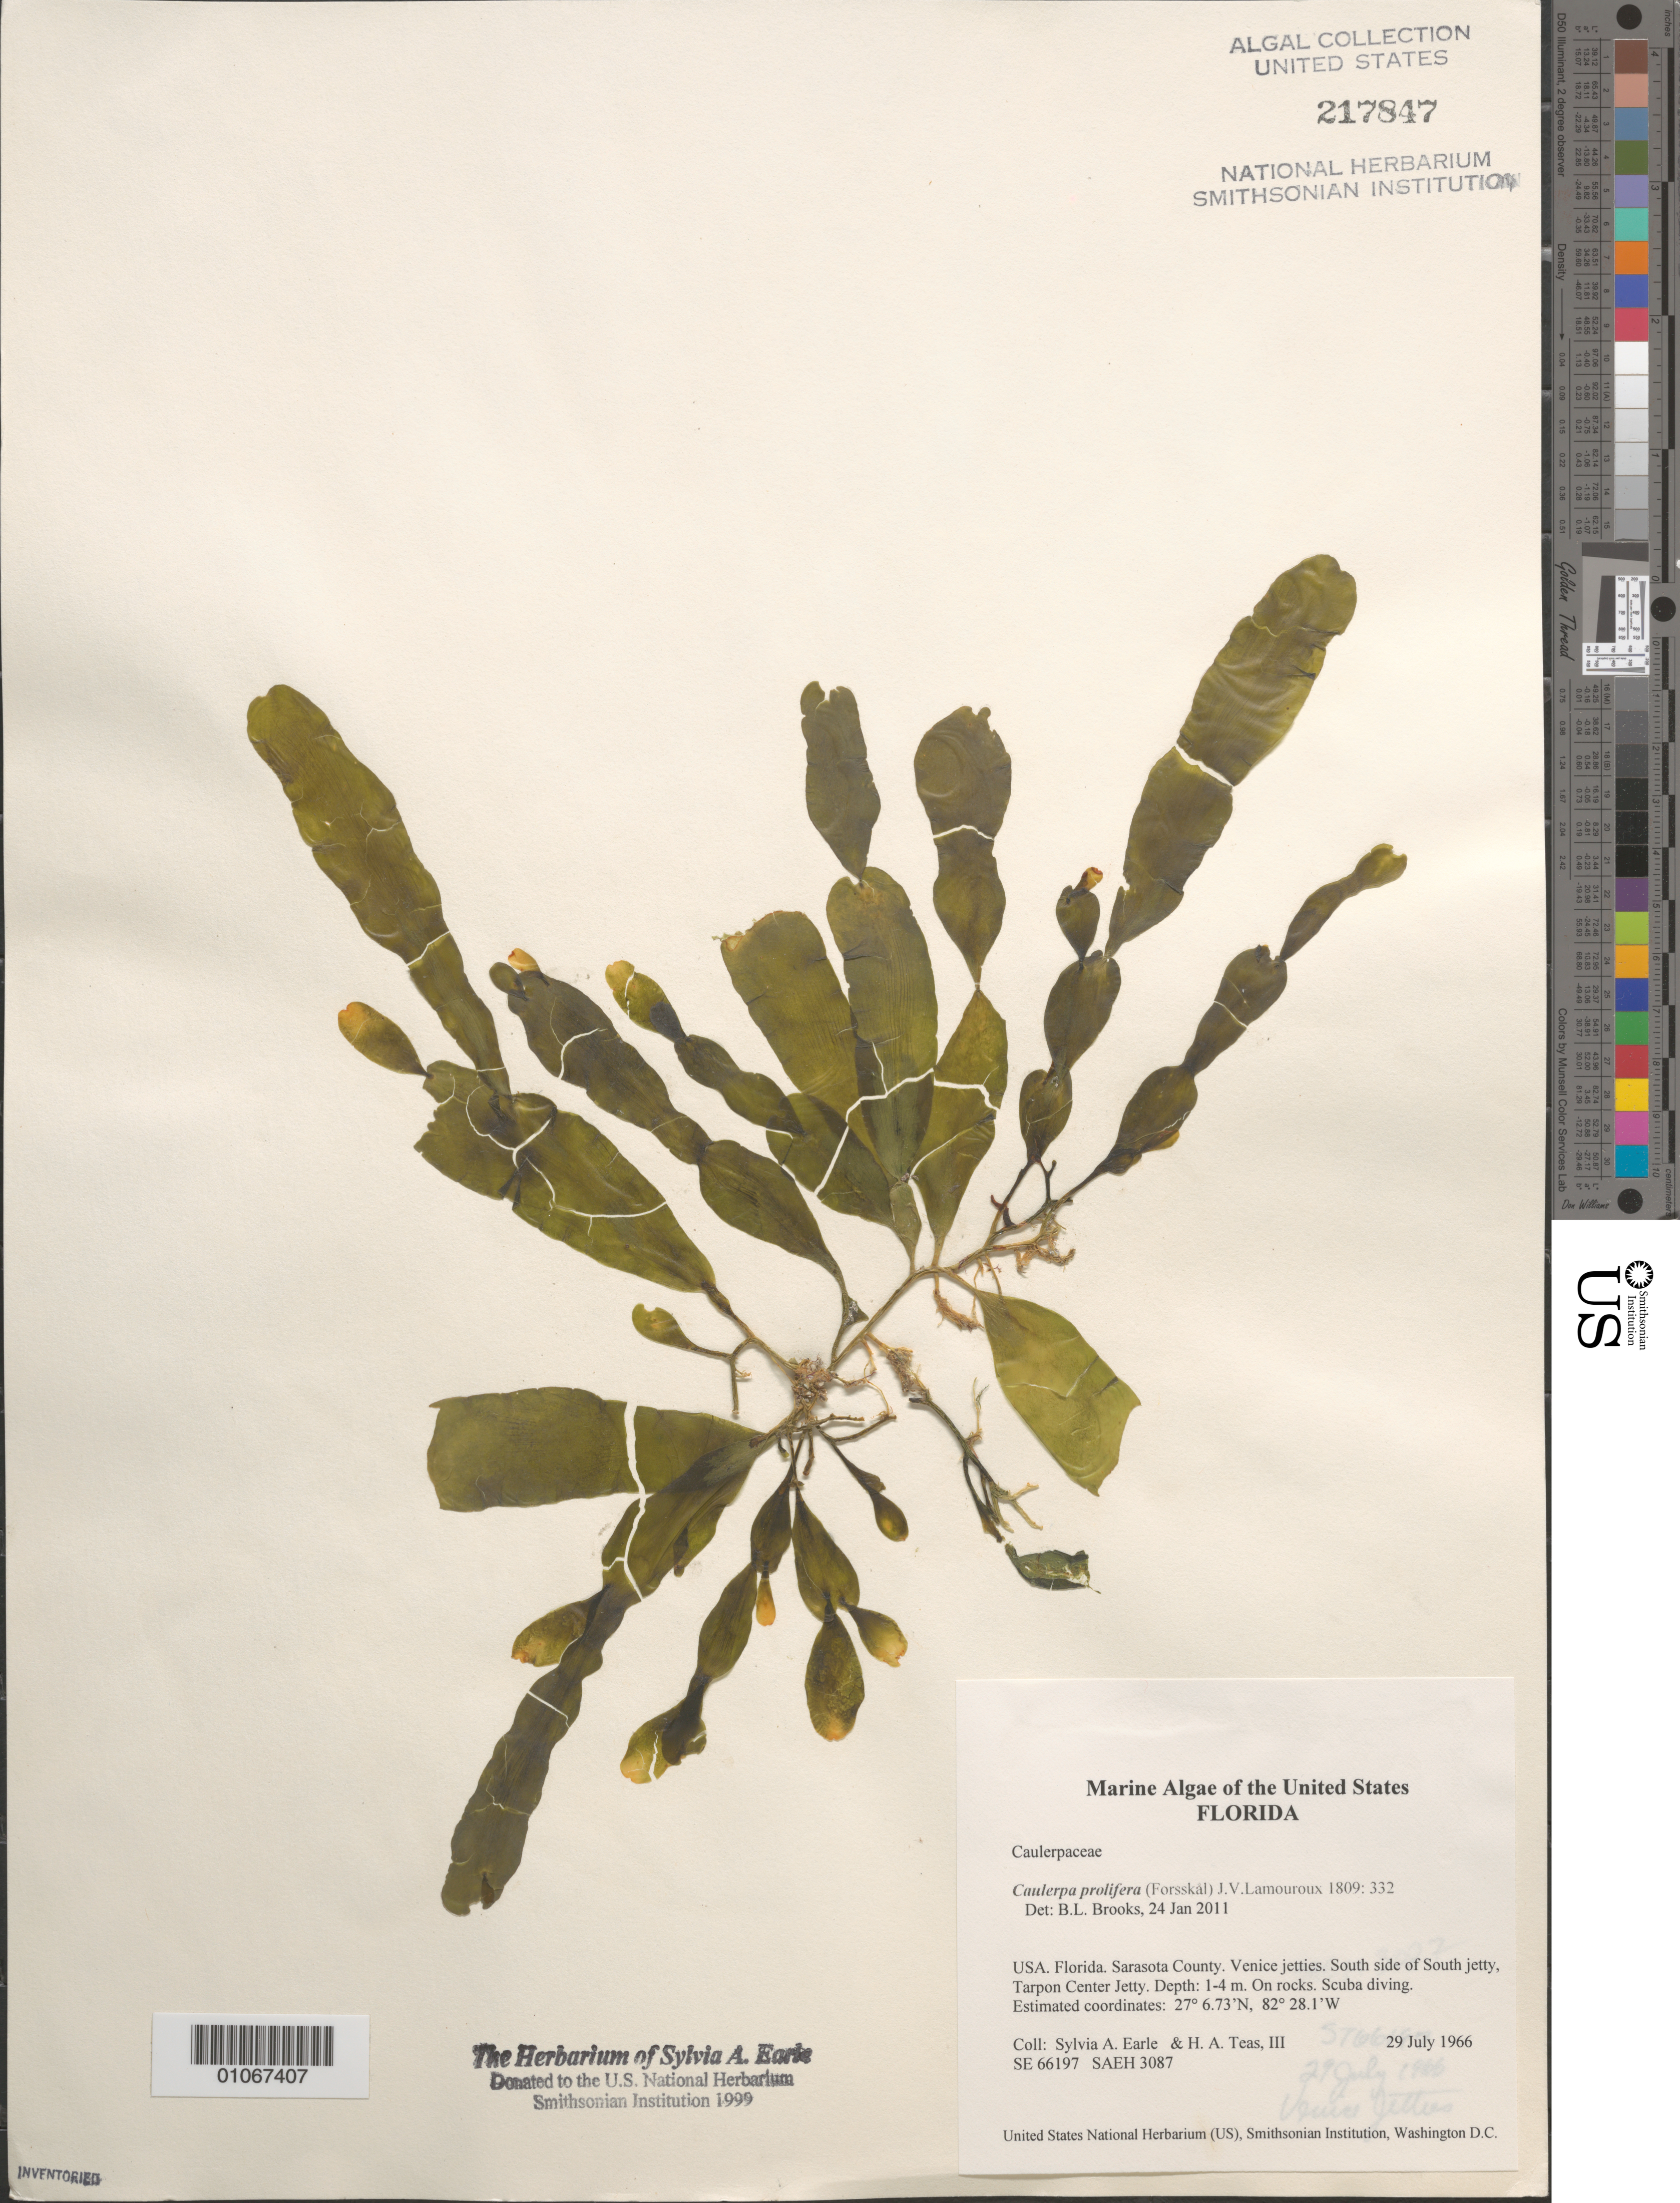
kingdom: Plantae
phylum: Chlorophyta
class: Ulvophyceae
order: Bryopsidales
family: Caulerpaceae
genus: Caulerpa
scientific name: Caulerpa prolifera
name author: (Forssk.) J.V.Lamouroux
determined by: Brooks, B. L., (BOT), Smithsonian Institution - National Museum of Natural History (UNITED STATES)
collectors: S. A. Earle & H. Teas III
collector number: SE 66197 & SAEH 3087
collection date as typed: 29 Jul 1966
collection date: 1966-07-29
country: United States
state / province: Florida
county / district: Sarasota County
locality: Tarpon Center Jetty, Venice jetties, south side of south jetty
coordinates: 27 6.73'N, 82 28.1'W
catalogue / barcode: US 217847